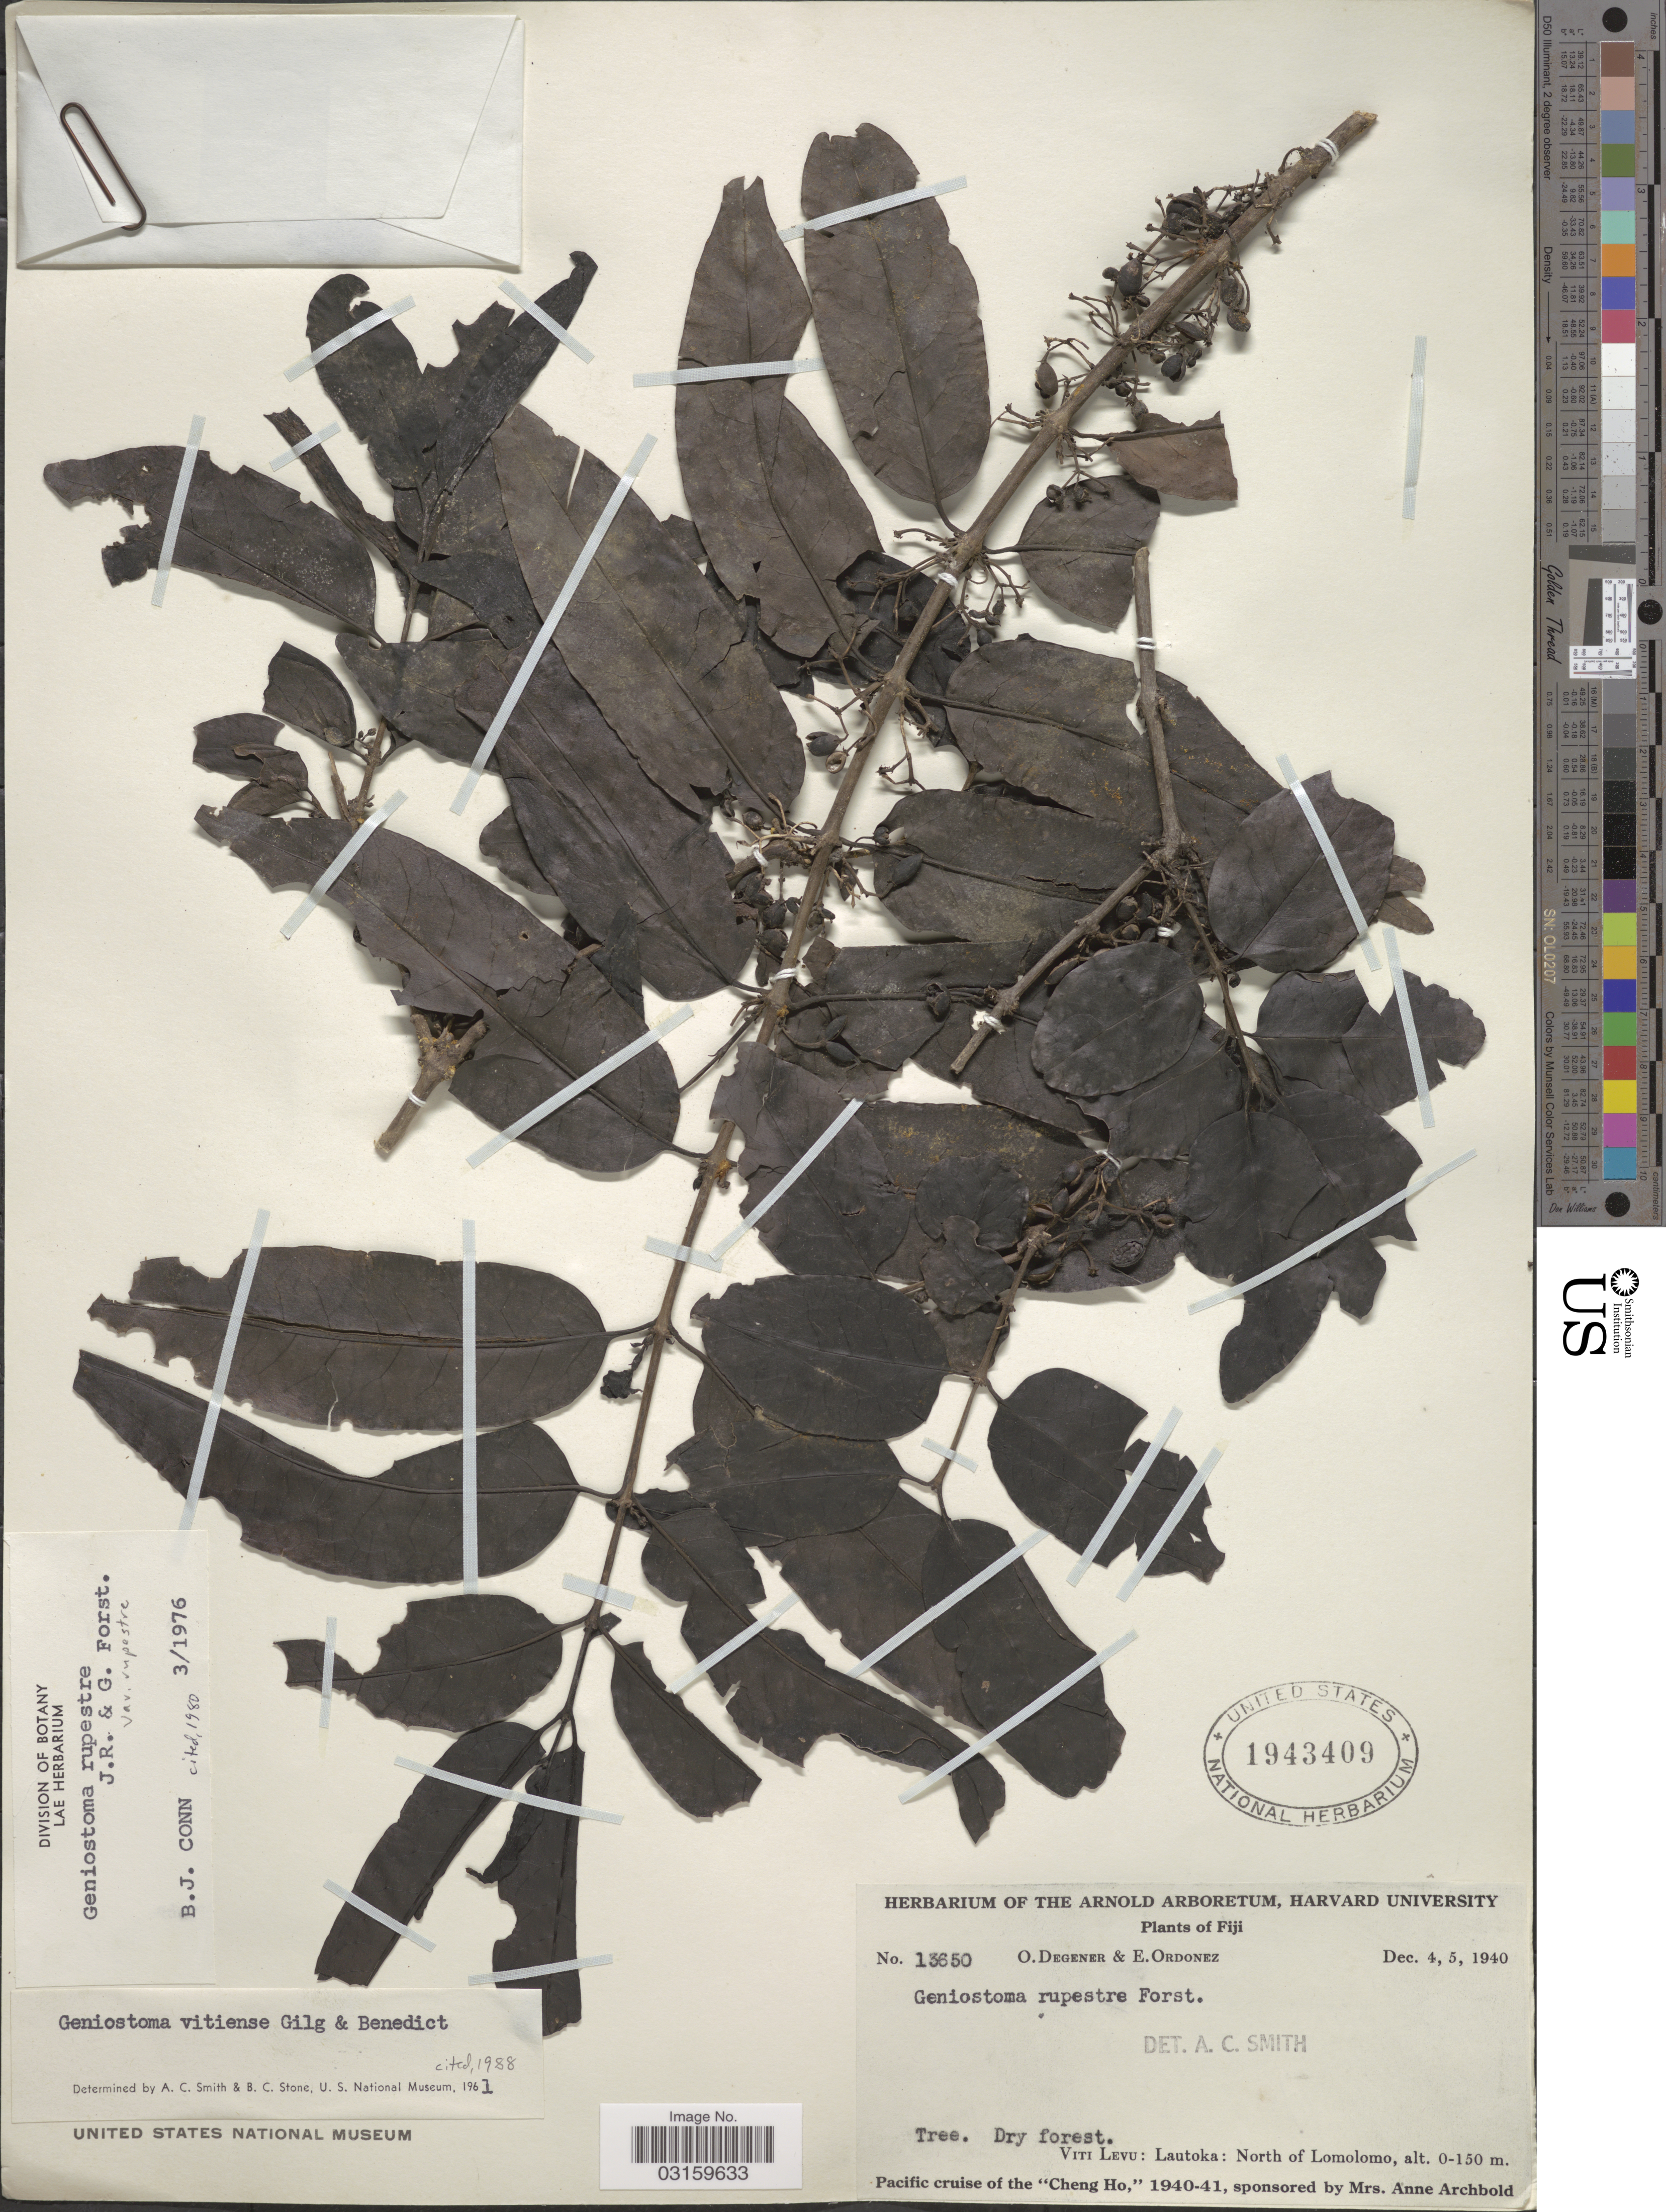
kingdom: Plantae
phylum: Tracheophyta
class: Magnoliopsida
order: Gentianales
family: Loganiaceae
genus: Geniostoma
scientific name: Geniostoma rupestre var. rupestre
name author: J.R. Forst. & G. Forst.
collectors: O. Degener & E. Ordonez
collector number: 13650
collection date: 1940-12-04/1940-12-05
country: Fiji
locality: Viti Levu: Lautoka: North of Lomolomo.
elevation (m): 0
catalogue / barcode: US 1943409